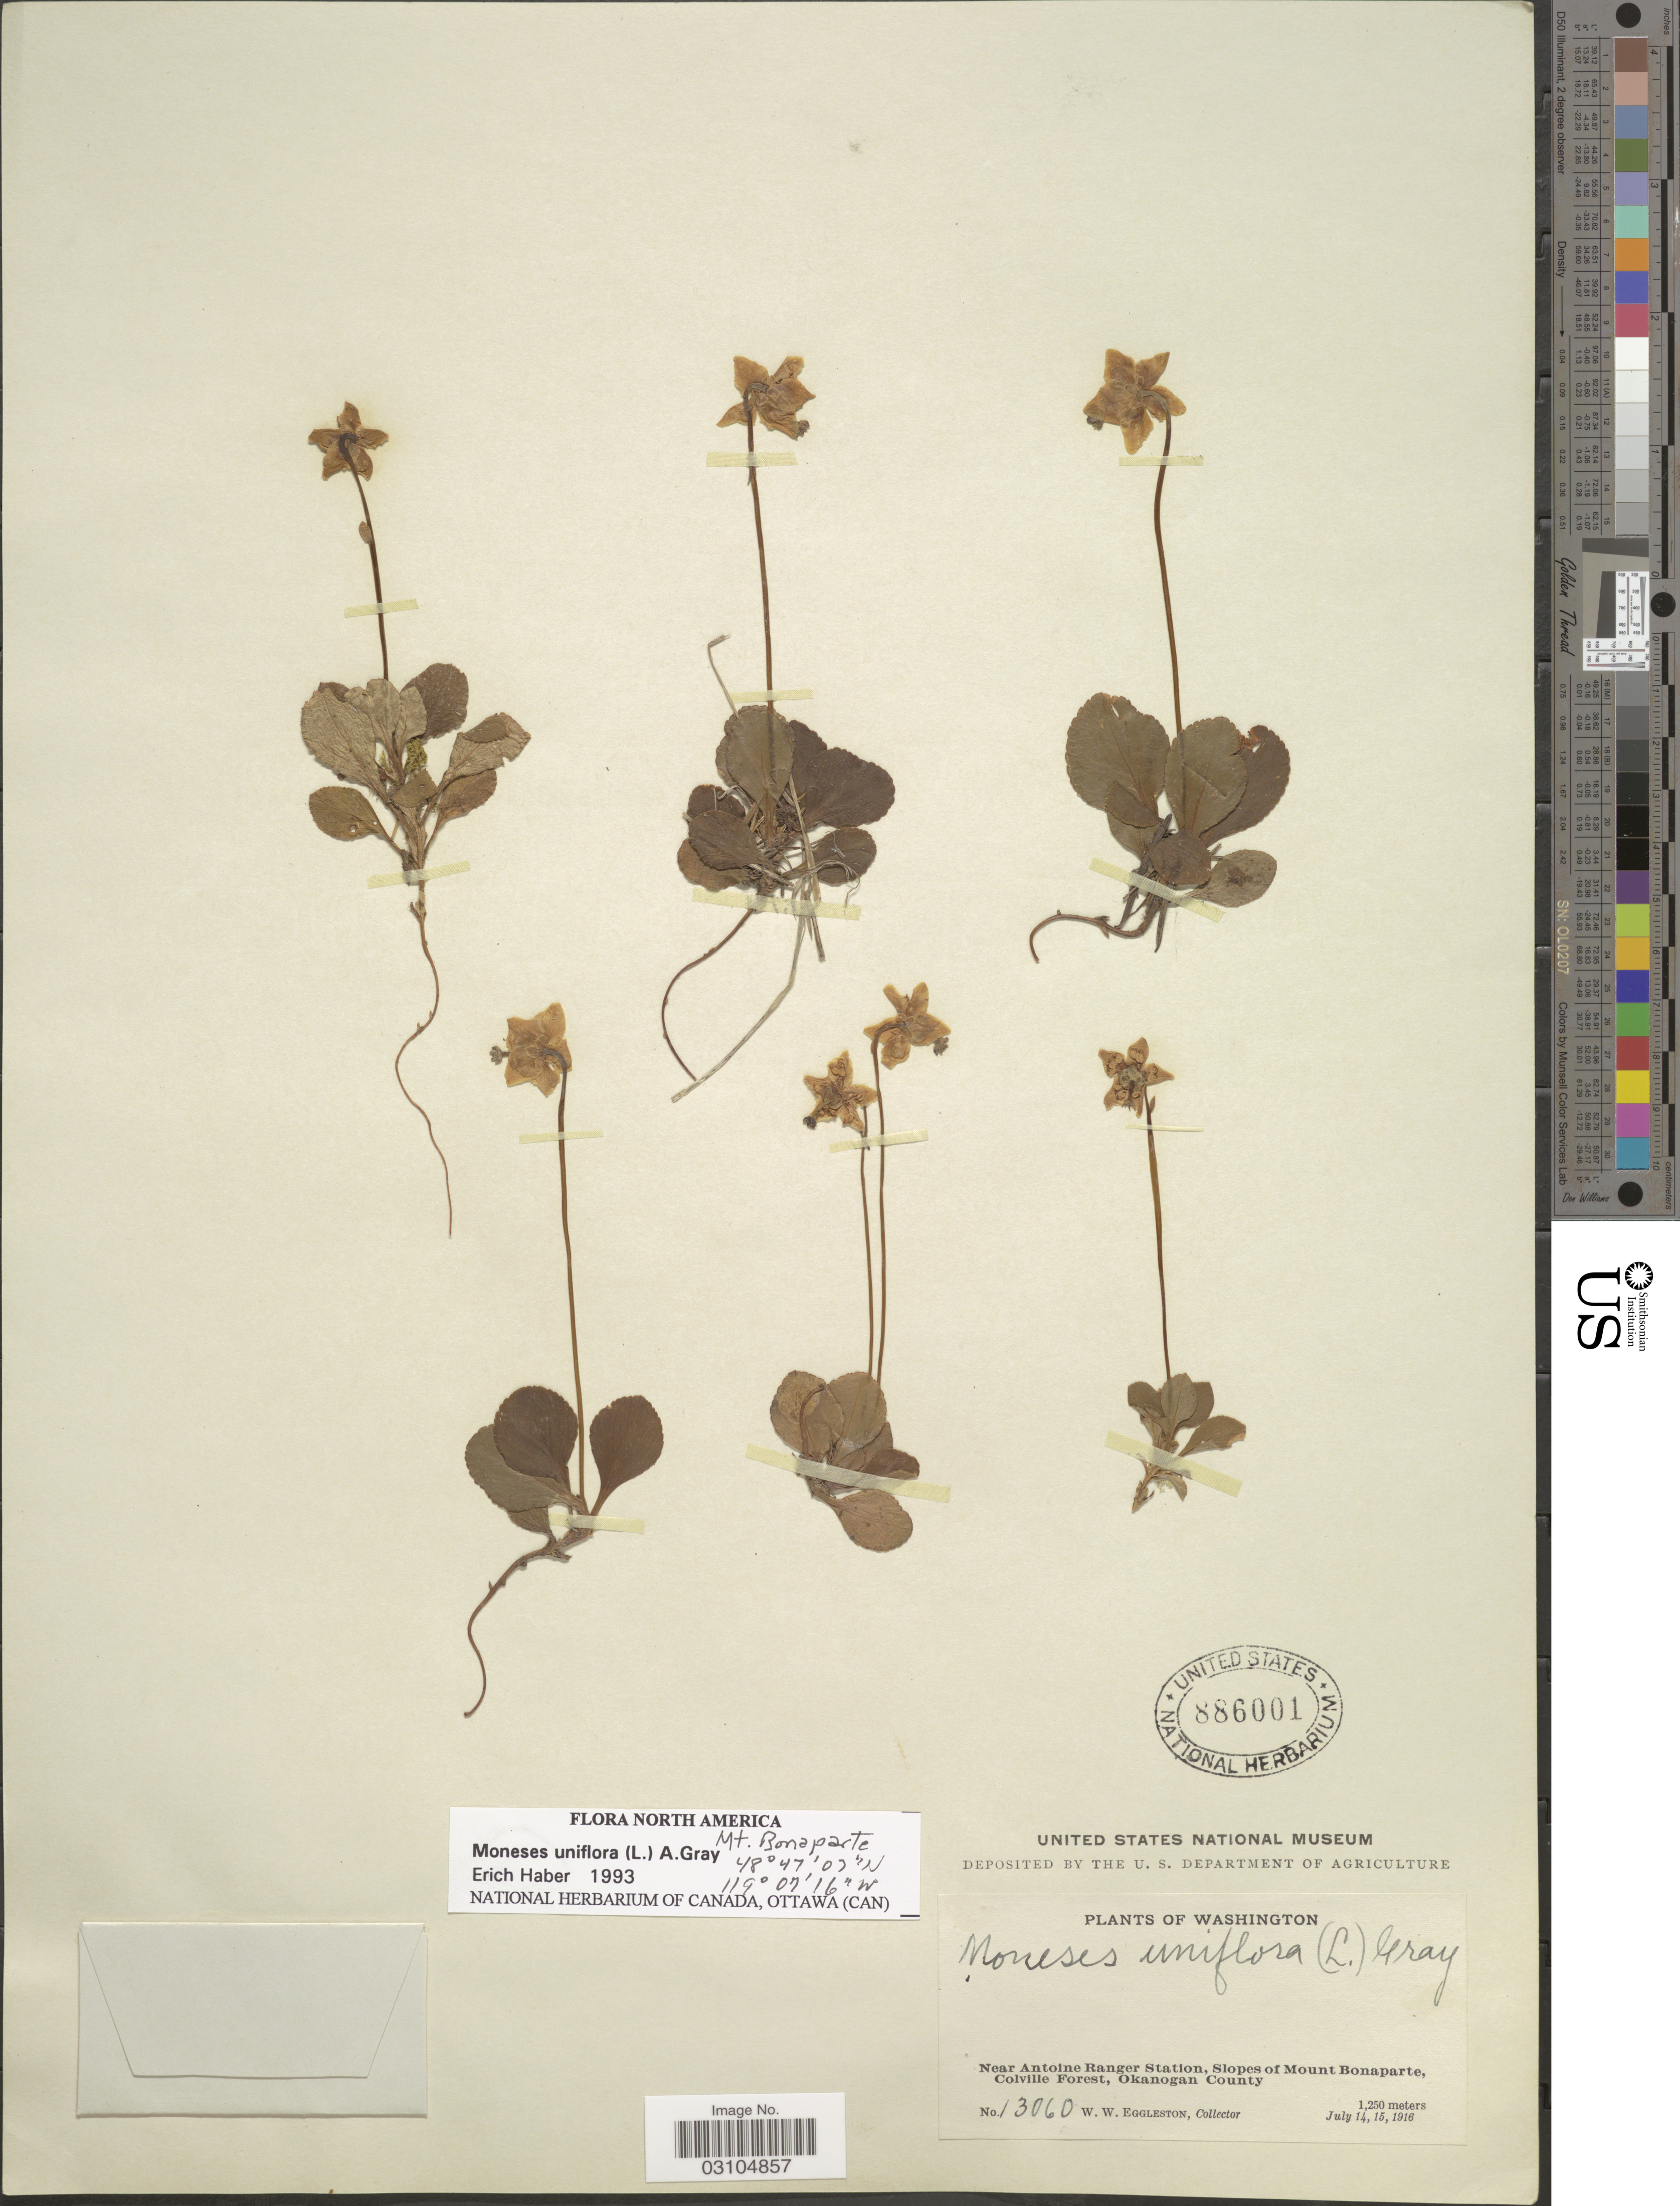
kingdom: Plantae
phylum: Tracheophyta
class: Magnoliopsida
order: Ericales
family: Ericaceae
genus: Moneses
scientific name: Moneses uniflora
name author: (L.) A. Gray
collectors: W. W. Eggleston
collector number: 13060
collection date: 1916-07-14/1916-07-15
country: United States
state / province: Washington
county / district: Okanogan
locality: Near Antoine Ranger Station, Slopes of Mount Bonaparte, Colville Forest, Okanogan County.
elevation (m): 1250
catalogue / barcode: US 886001